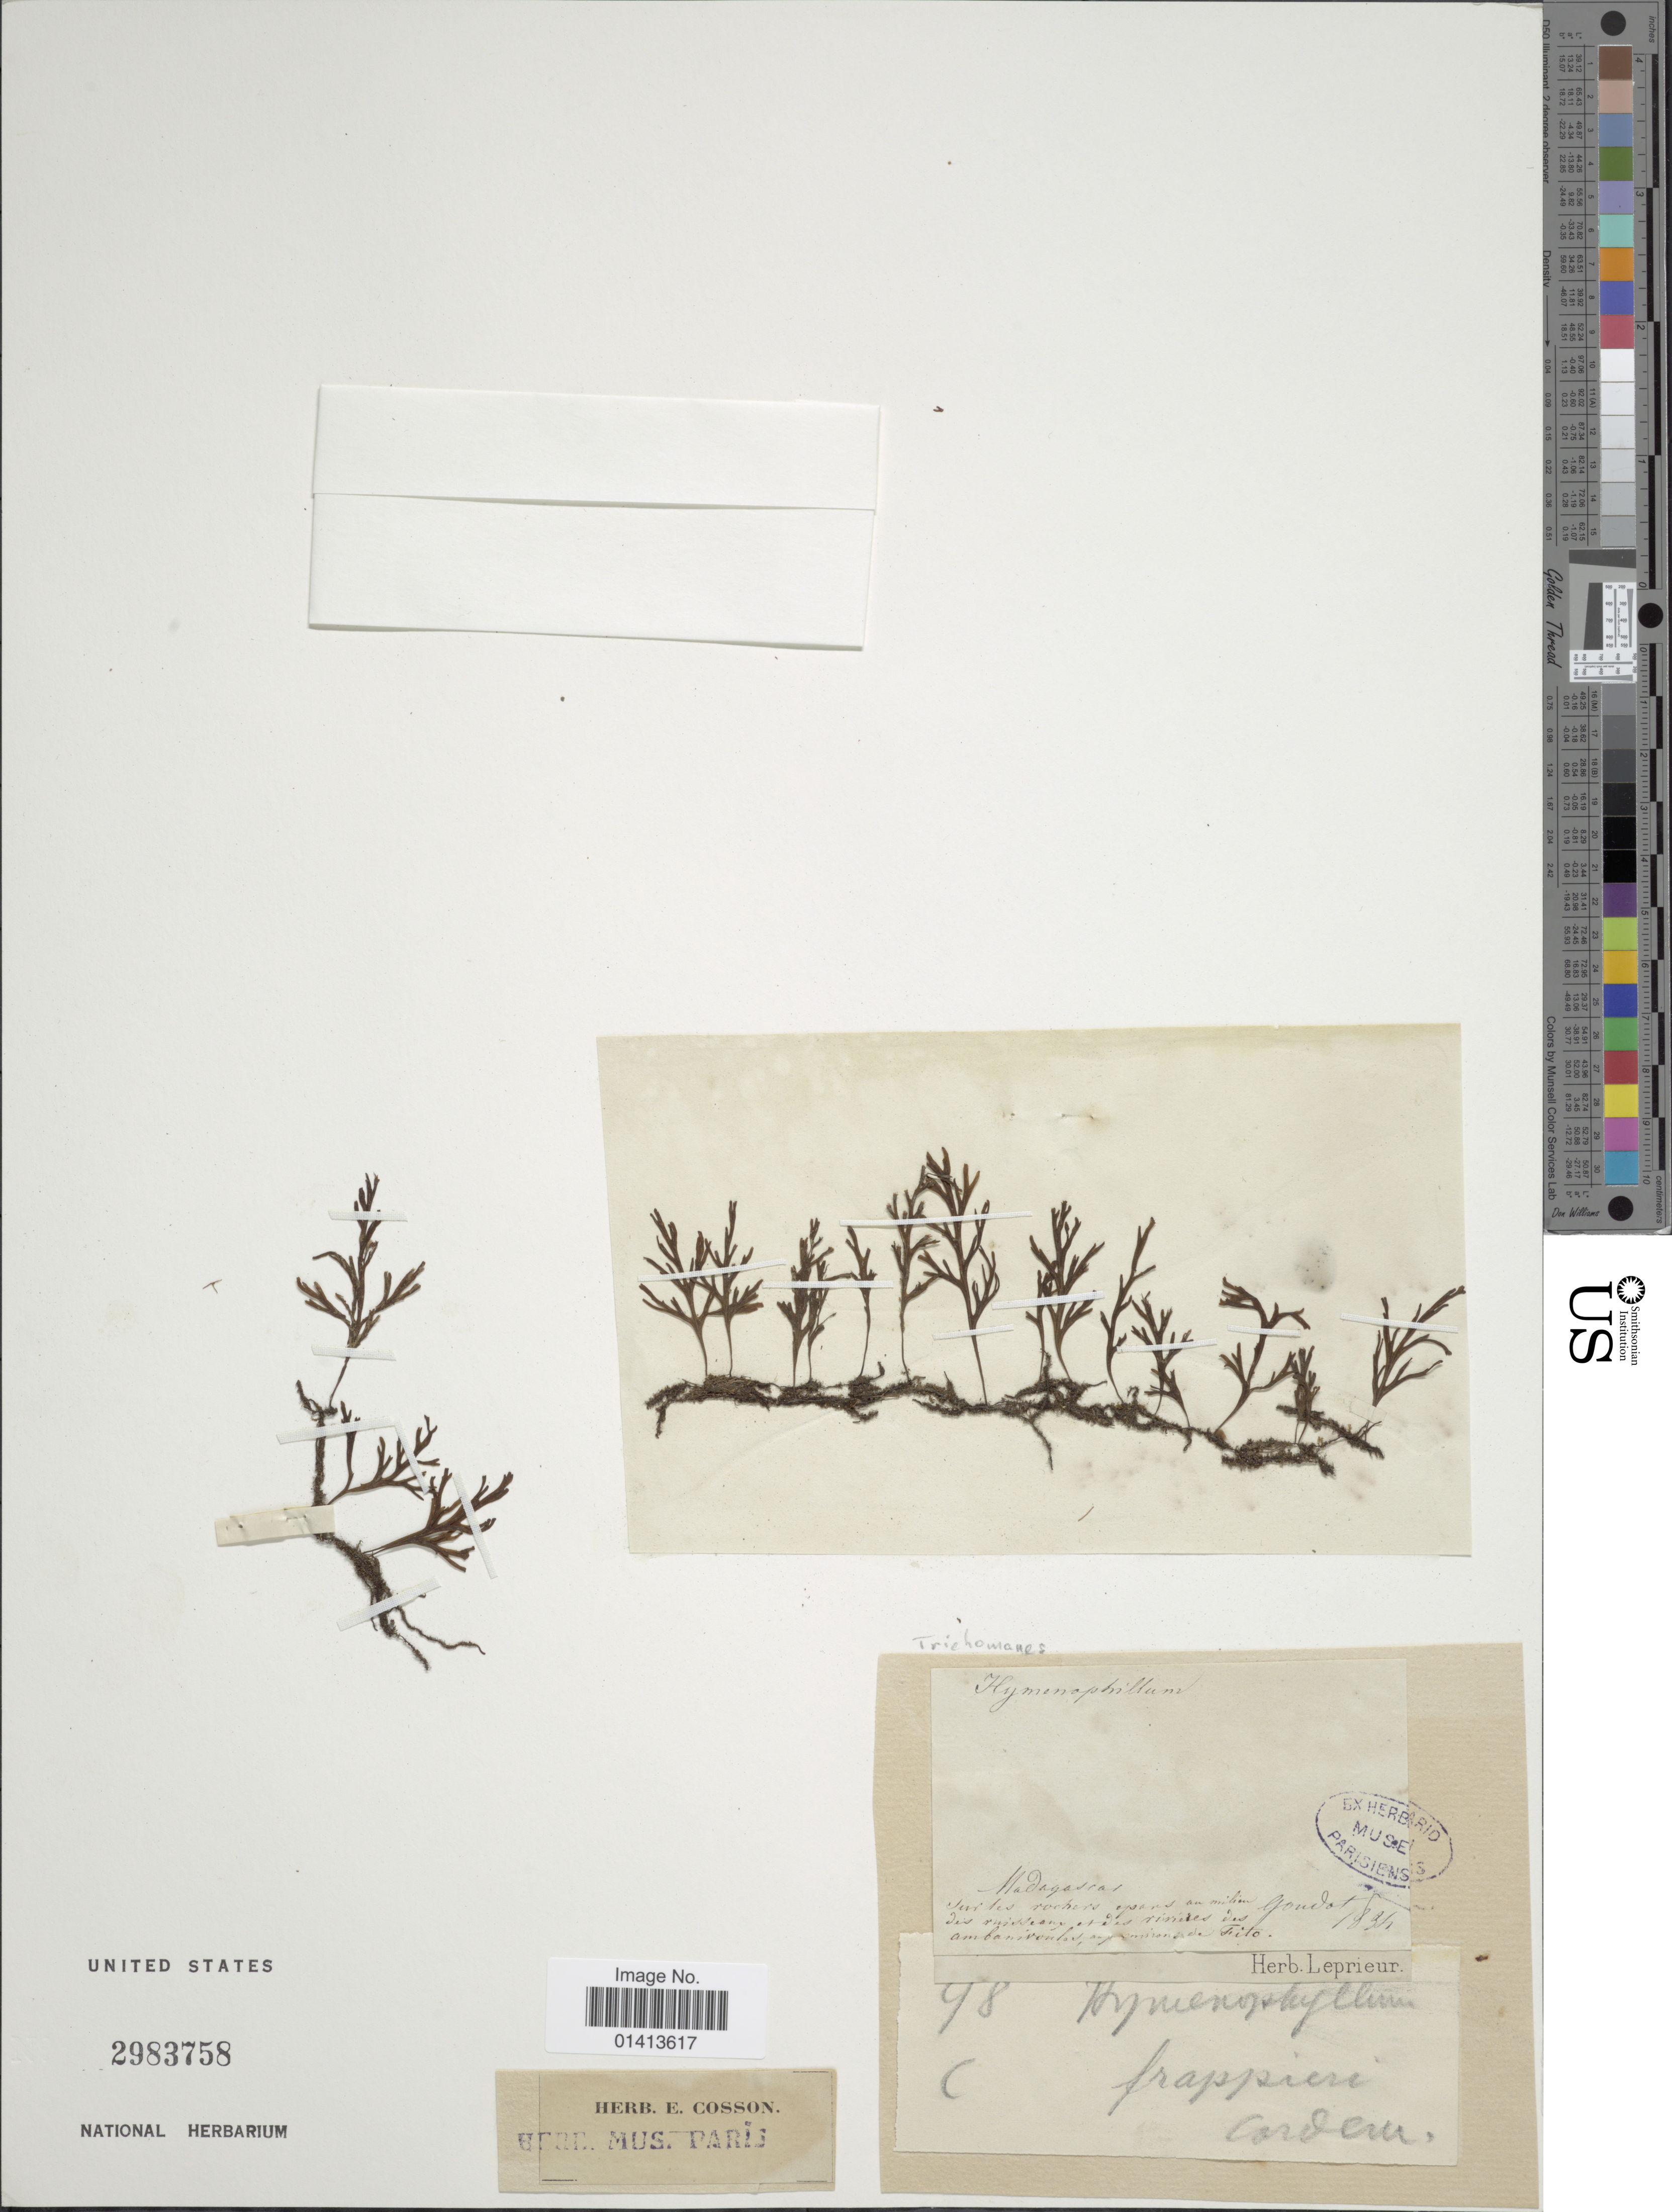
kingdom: Plantae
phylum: Tracheophyta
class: Polypodiopsida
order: Hymenophyllales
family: Hymenophyllaceae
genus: Crepidomanes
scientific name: Crepidomanes frappieri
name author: (C. Cordem.) J.P. Roux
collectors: F. M. R. Leprieur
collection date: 1834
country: Madagascar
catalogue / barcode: US 2983758